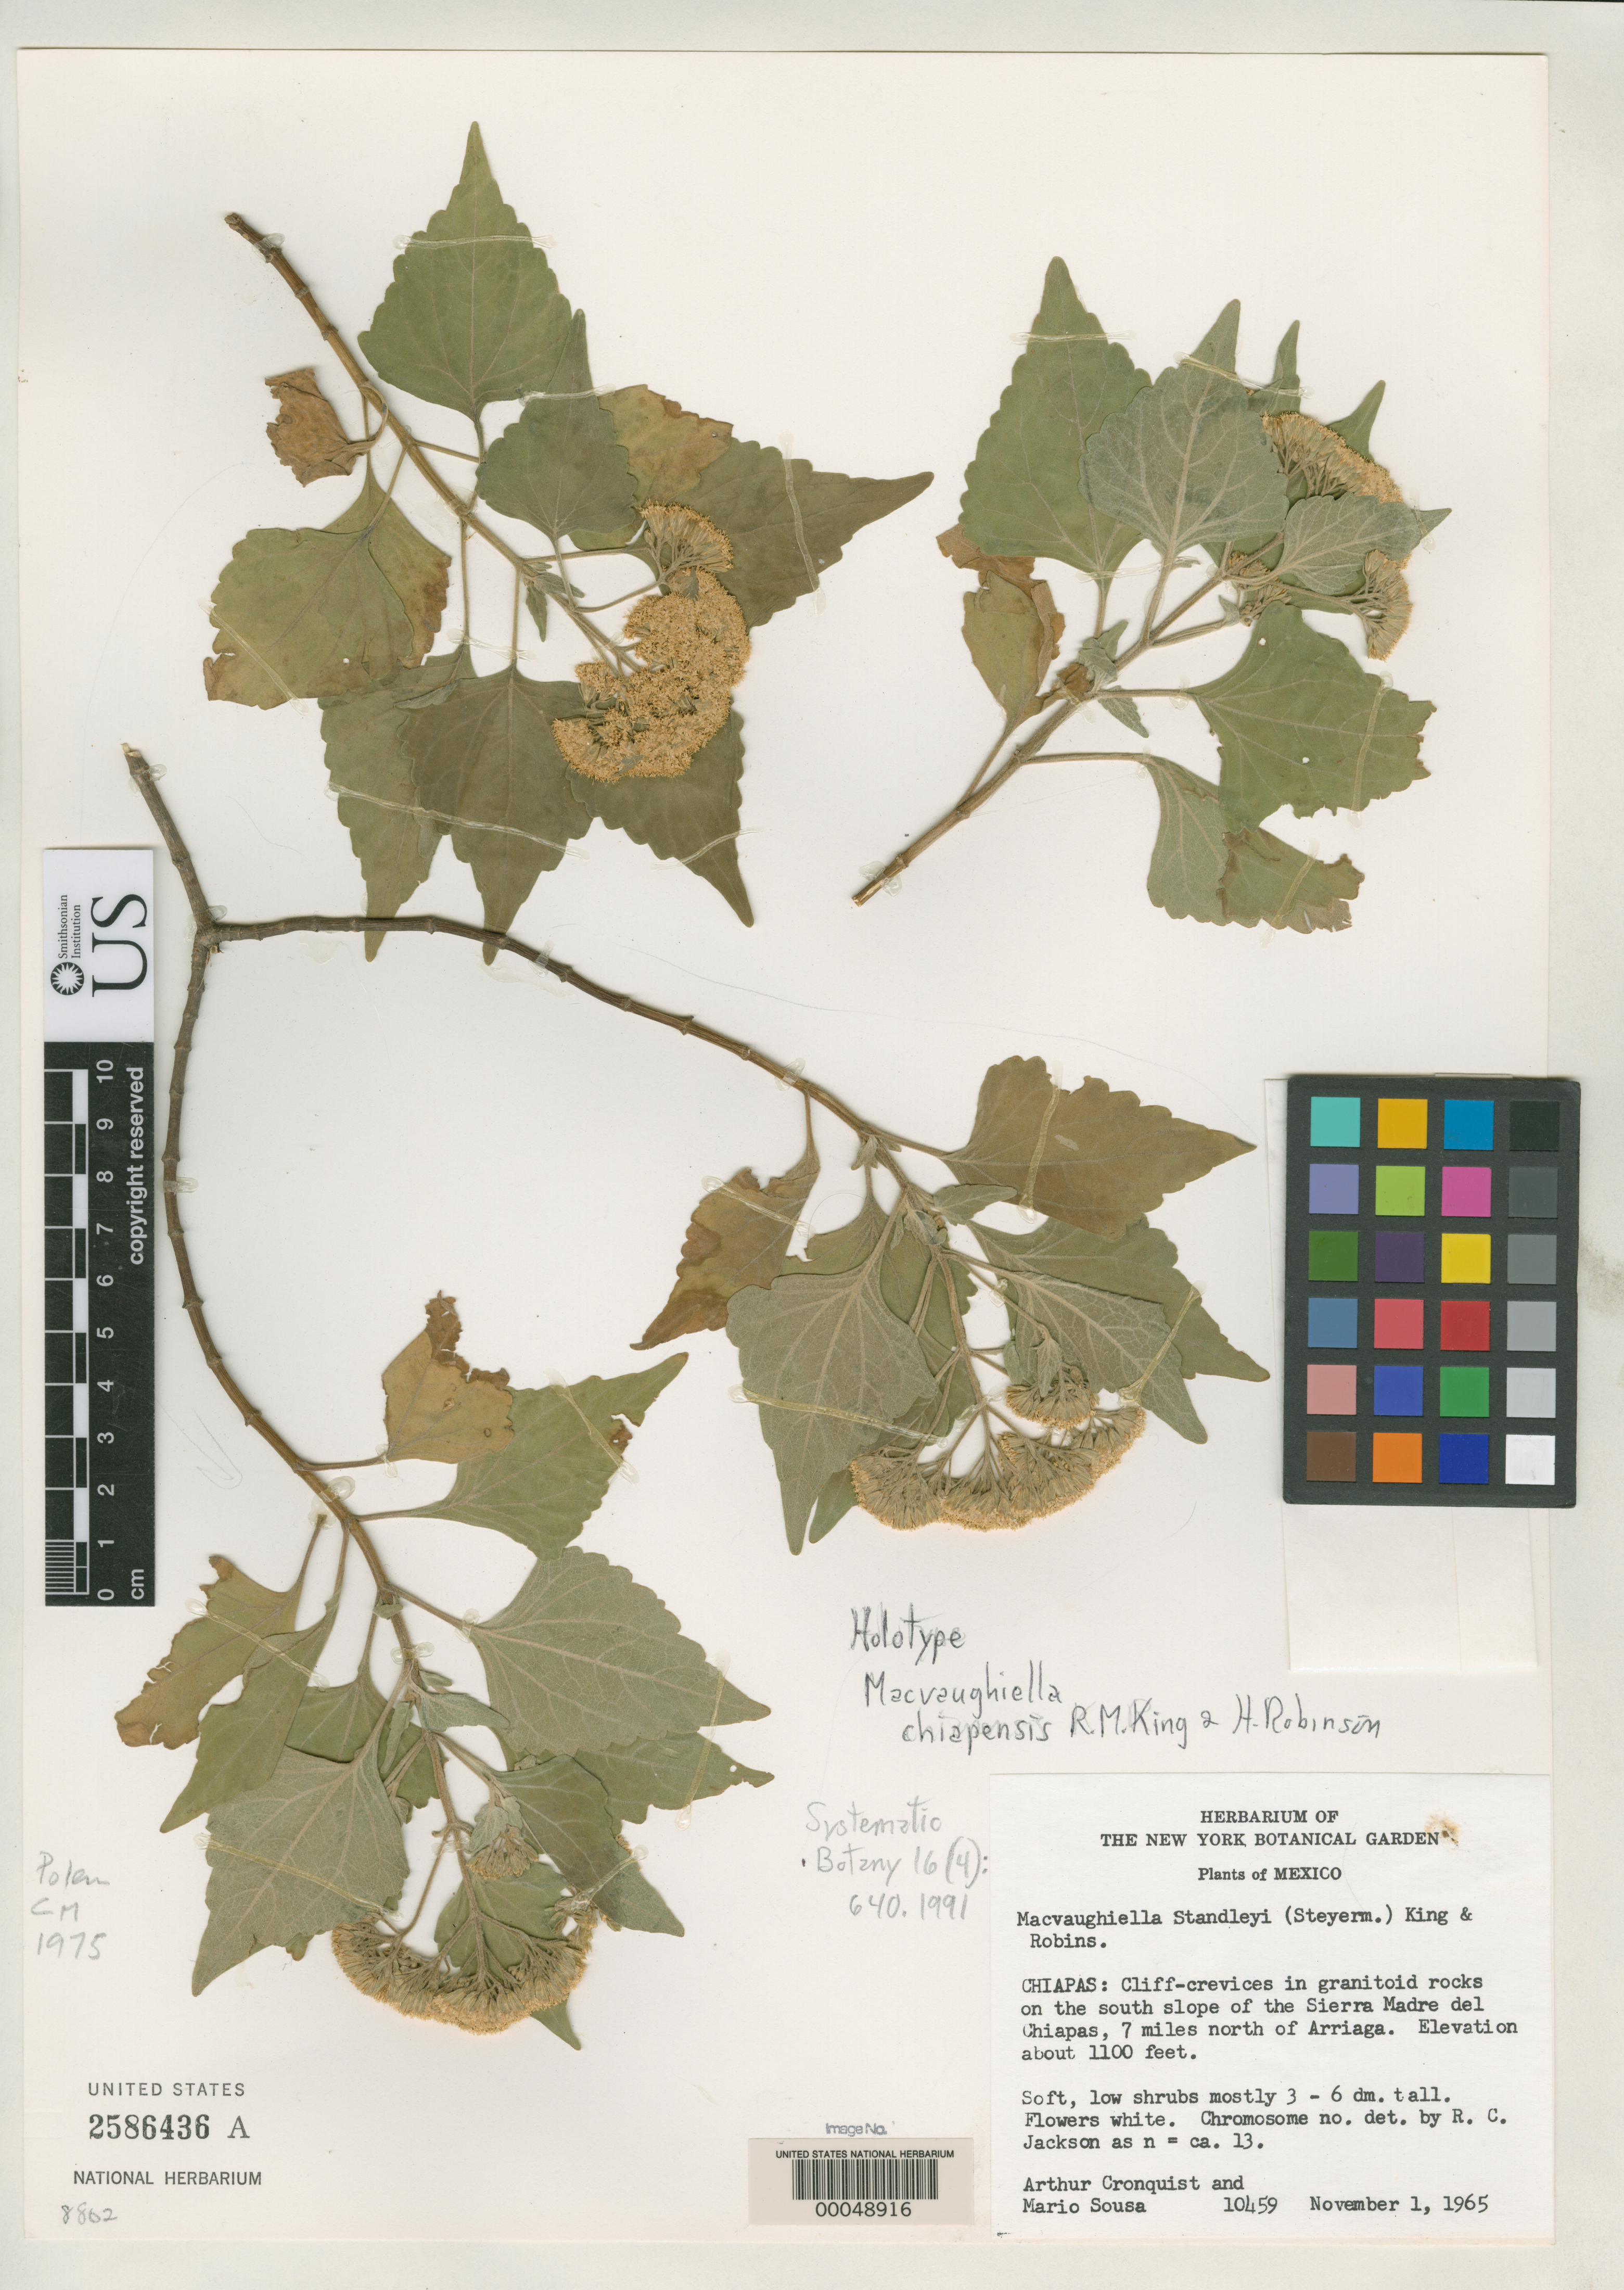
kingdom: Plantae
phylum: Tracheophyta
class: Magnoliopsida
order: Asterales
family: Asteraceae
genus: Macvaughiella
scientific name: Macvaughiella chiapensis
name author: R.M. King & H. Rob.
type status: Holotype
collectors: A. J. Cronquist & M. Sousa S.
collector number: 10459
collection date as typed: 01 Nov 1965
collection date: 1965-11-01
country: Mexico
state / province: Chiapas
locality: S slope of Sierra Madre del Chiapas, 7 mi N of Arriaga.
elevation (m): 335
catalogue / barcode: US 2586436A